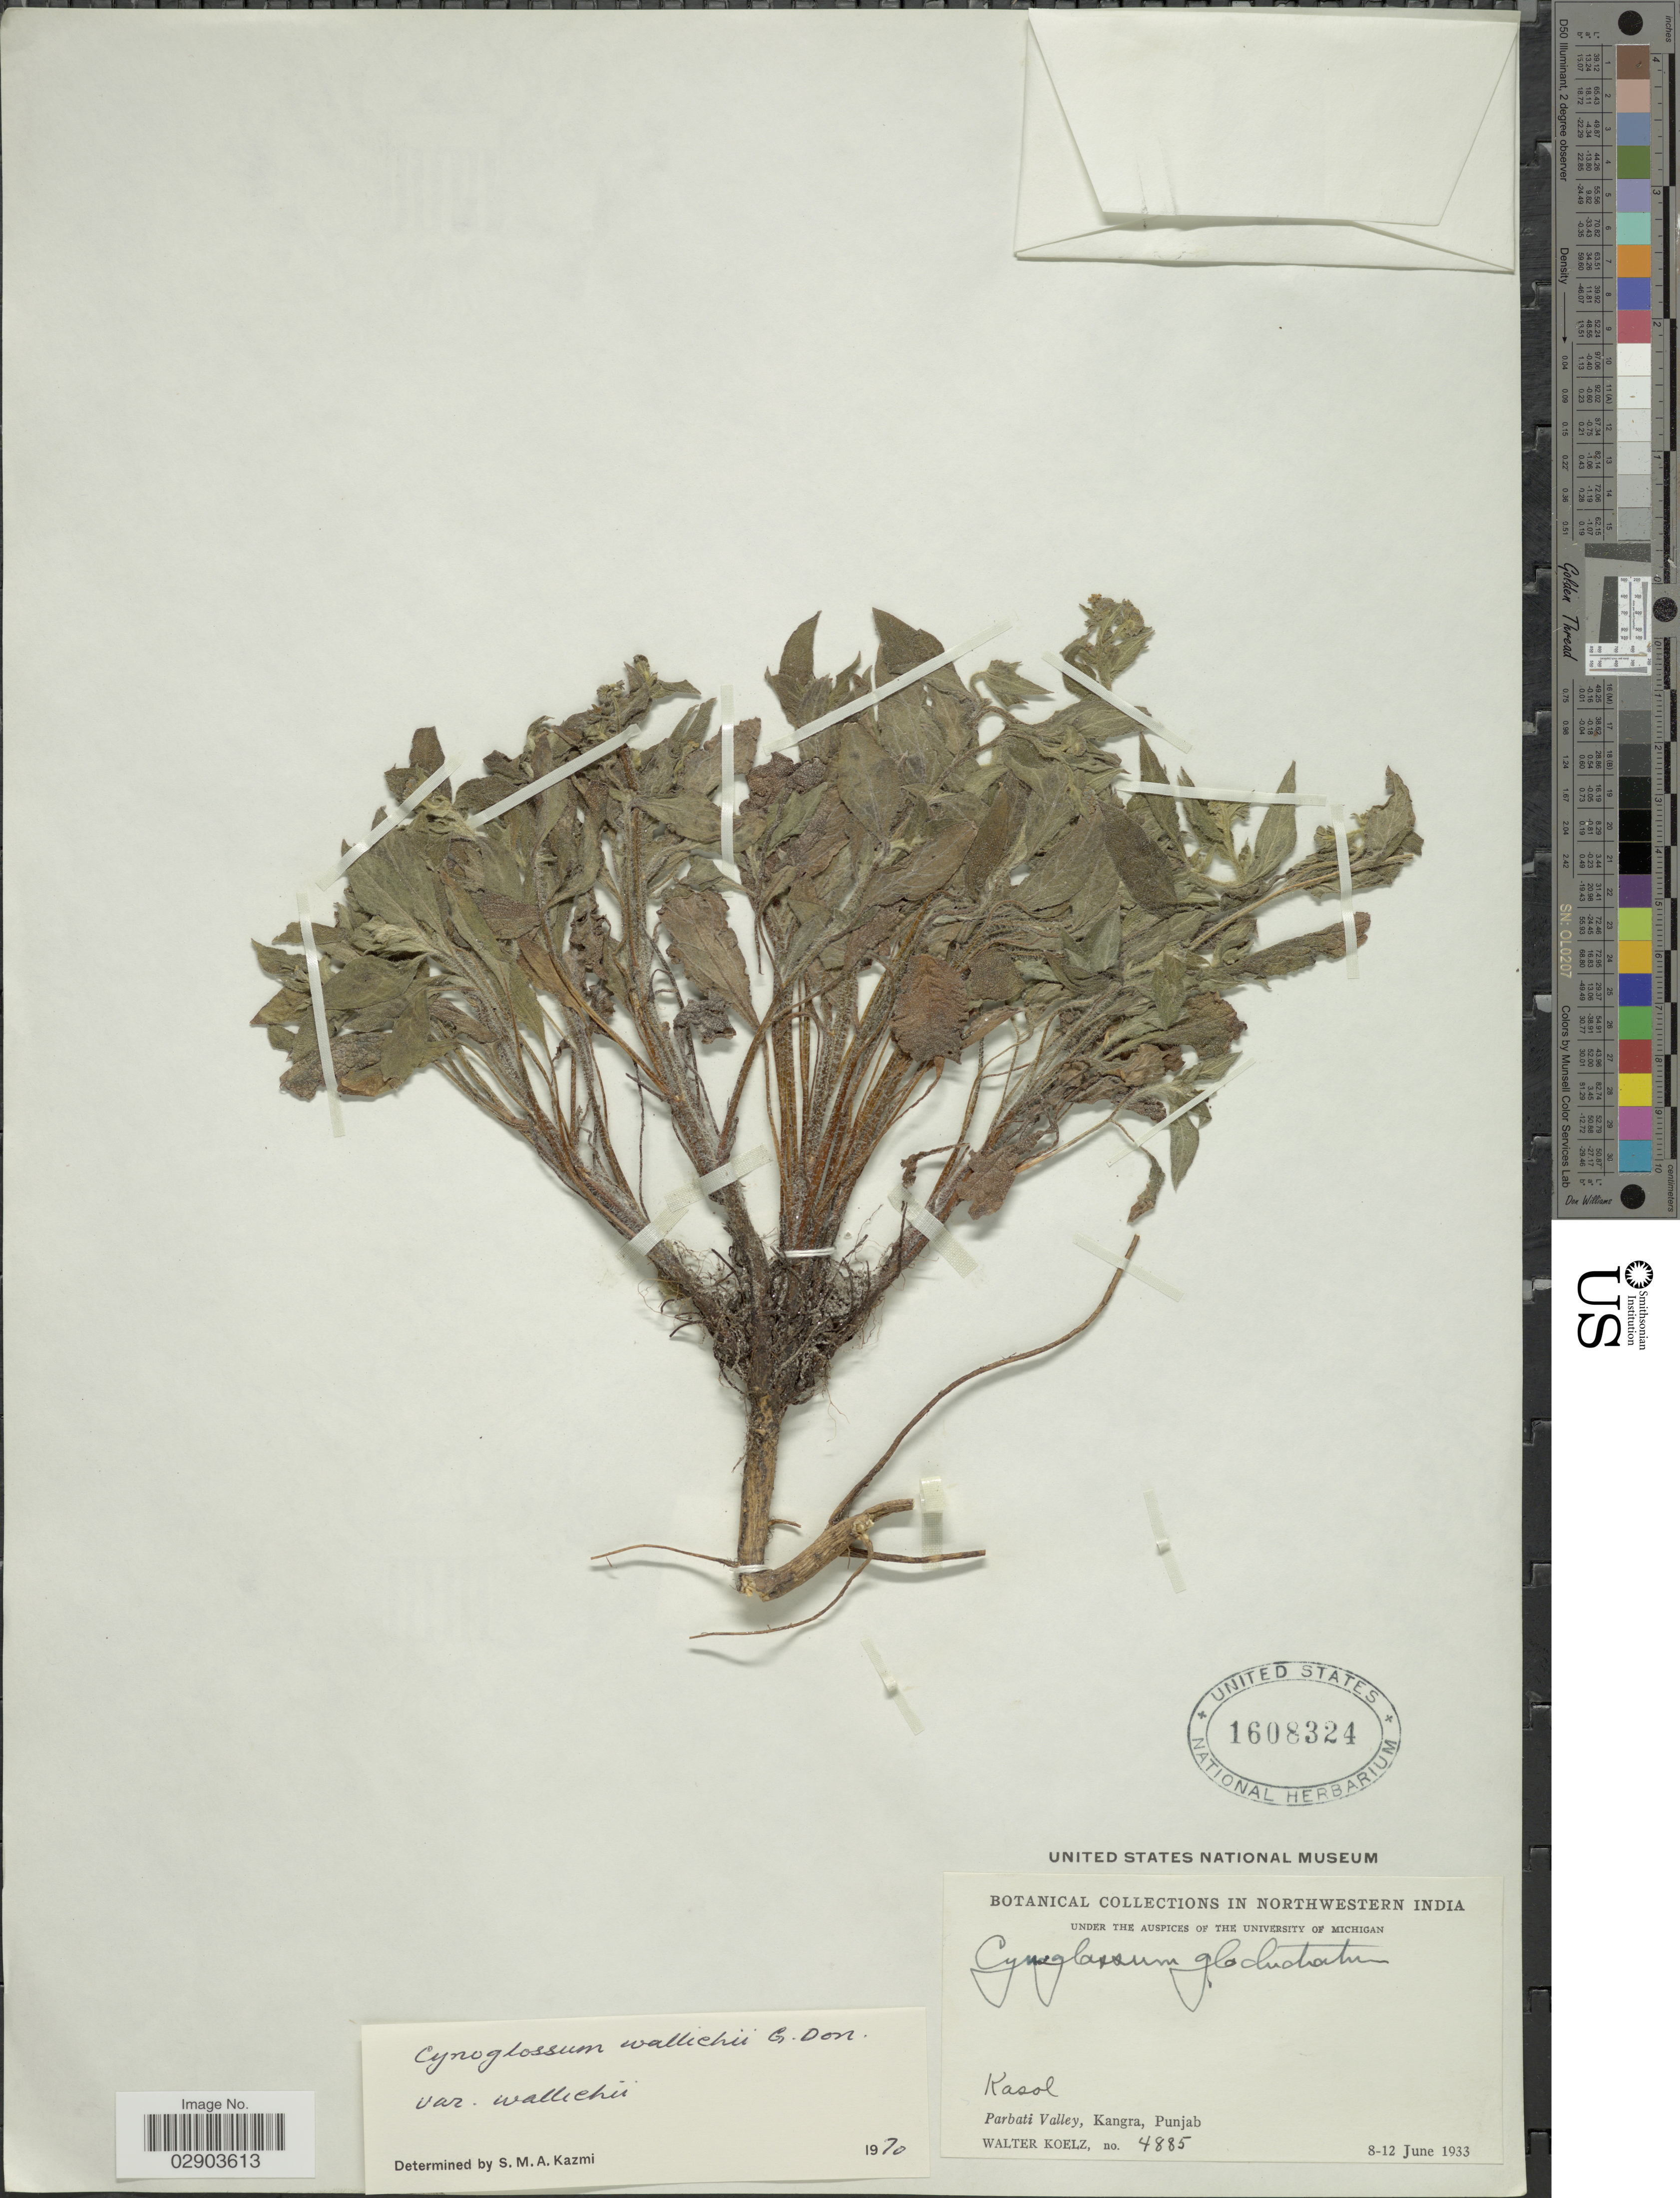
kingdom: Plantae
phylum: Tracheophyta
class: Magnoliopsida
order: Boraginales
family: Boraginaceae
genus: Cynoglossum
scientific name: Cynoglossum wallichii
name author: G. Don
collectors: W. N. Koelz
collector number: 4885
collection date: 1933-06-08/1933-06-12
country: India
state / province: Punjab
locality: Northwestern India, Kasol, Parbati Valley, Kangra, Punjab.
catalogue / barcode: US 1608324